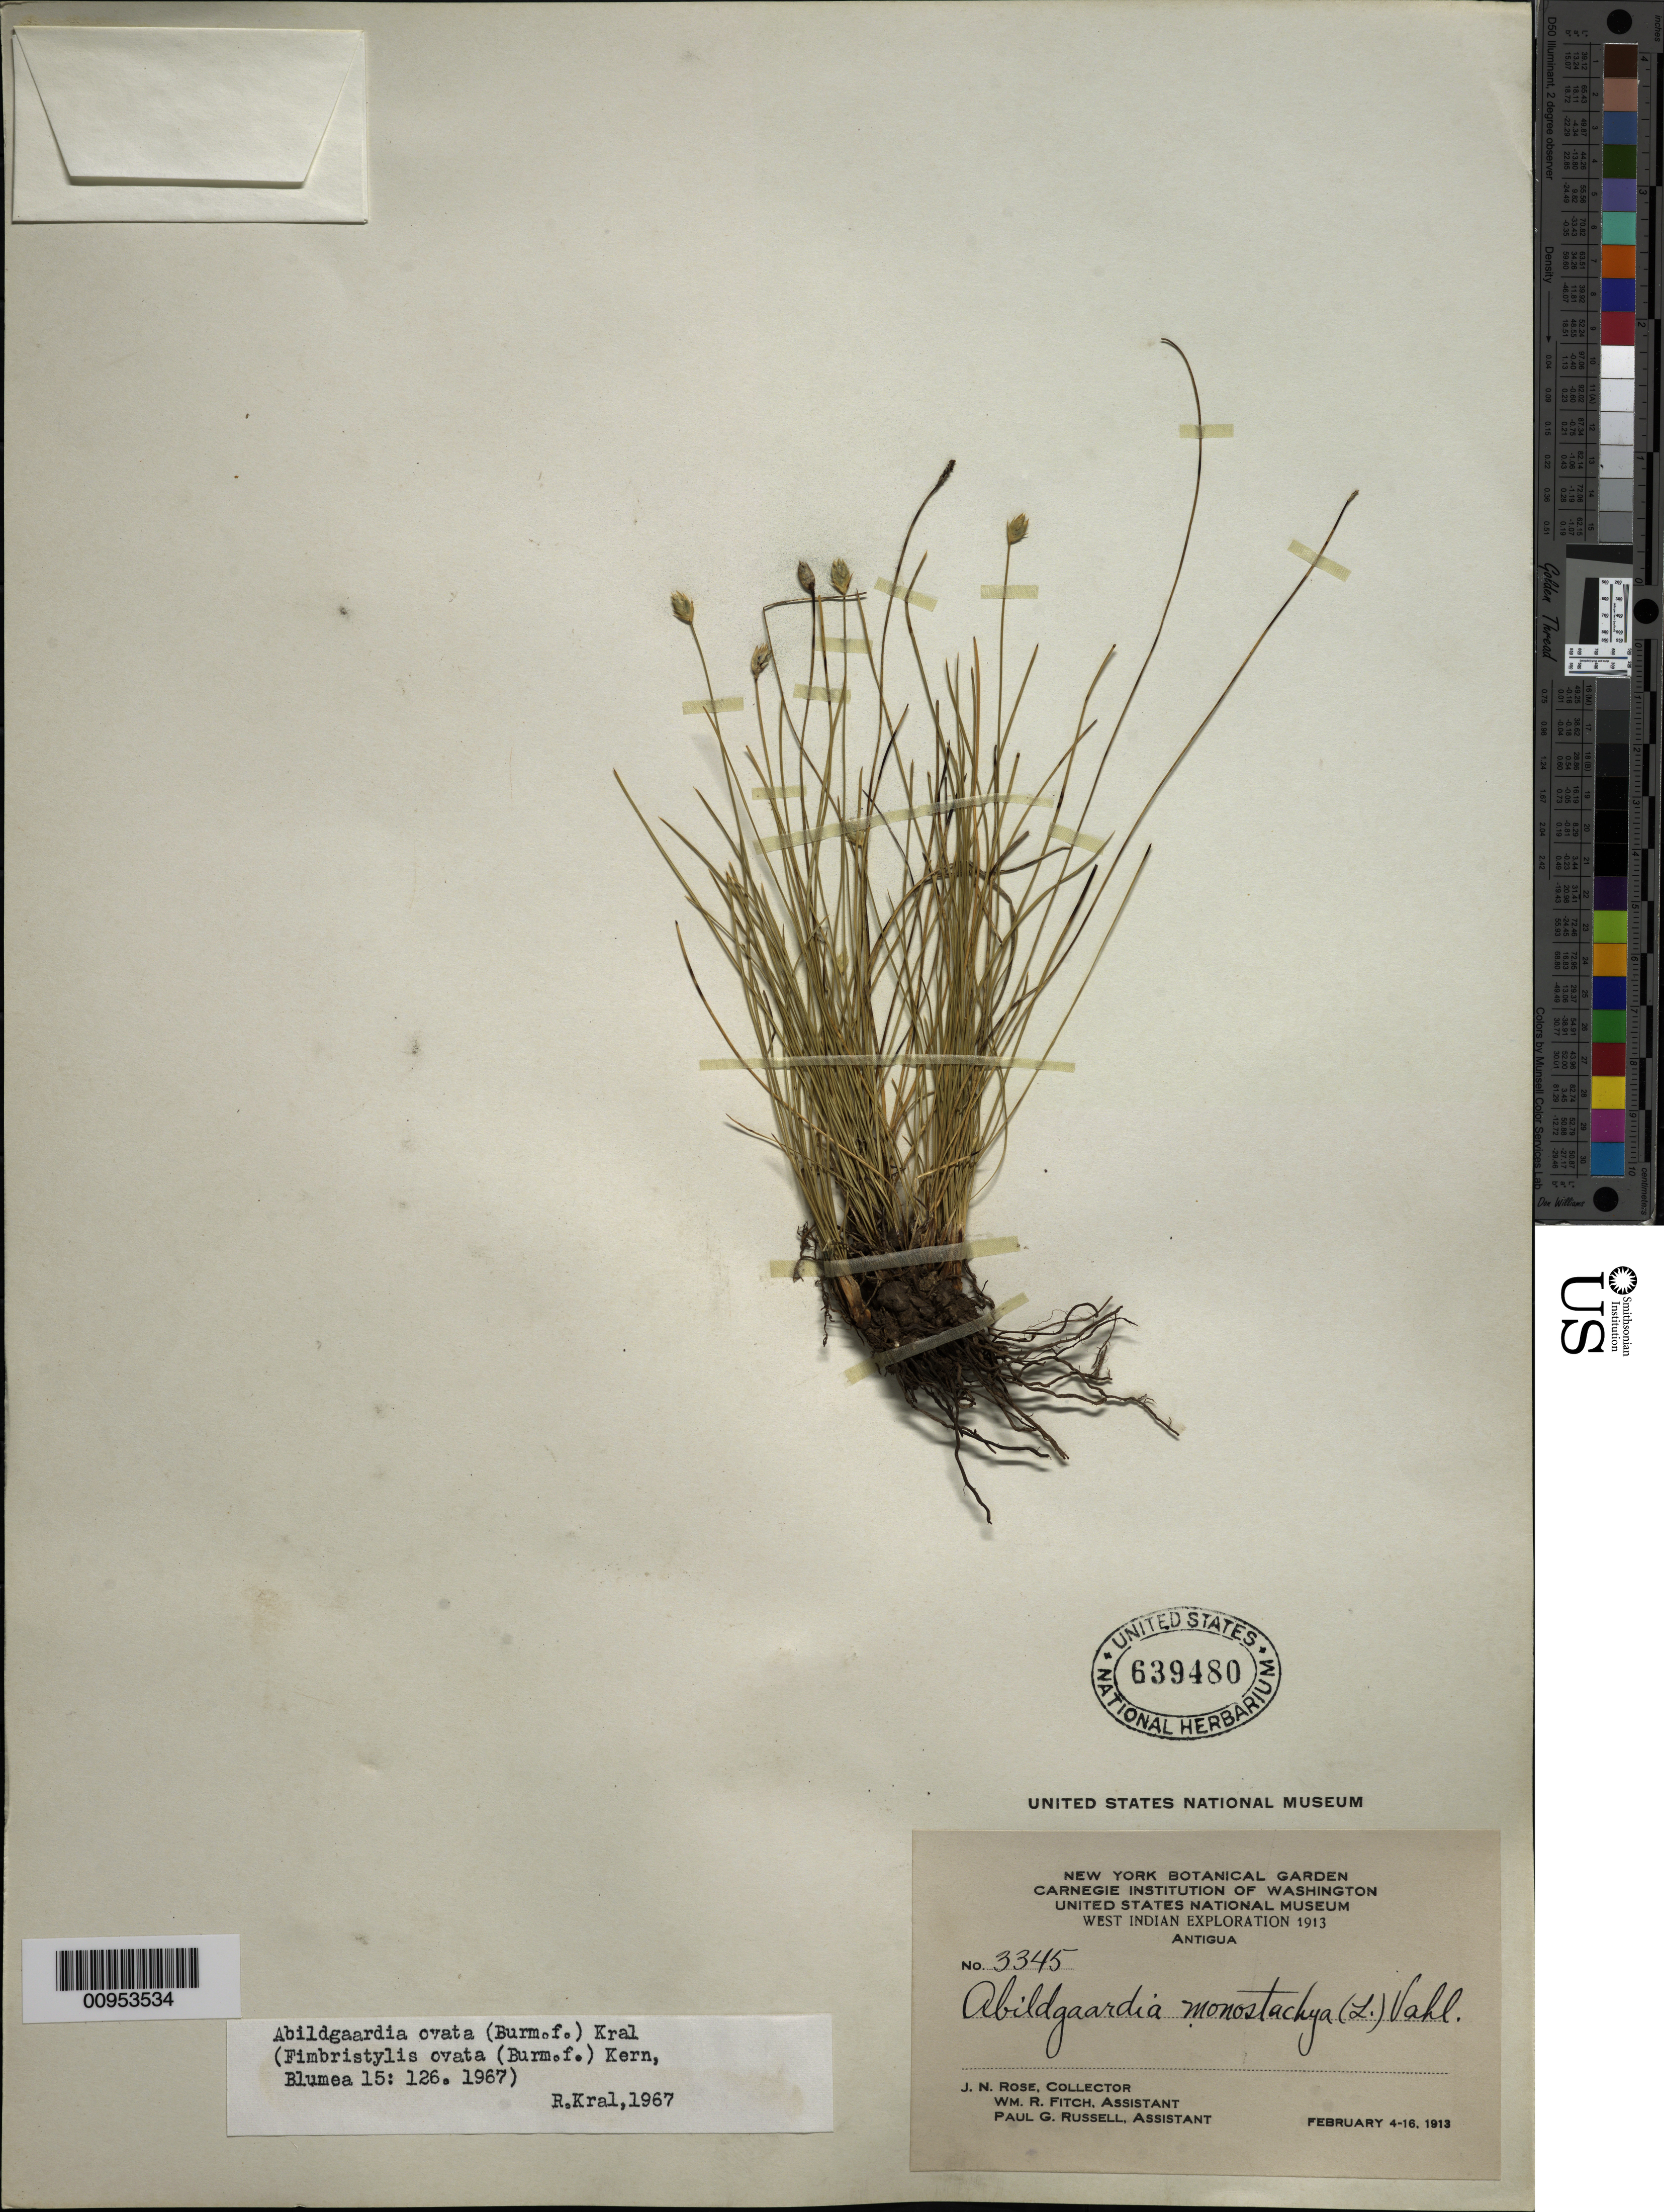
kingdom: Plantae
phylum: Tracheophyta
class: Liliopsida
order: Poales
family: Cyperaceae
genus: Abildgaardia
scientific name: Abildgaardia ovata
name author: (Burm. f.) Kral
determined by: Kral, Robert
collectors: J. N. Rose, W. R. Fitch & P. G. Russell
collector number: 3345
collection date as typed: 04 Feb 1913 to 16 Feb 1913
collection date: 1913-02-04/1913-02-16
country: Antigua and Barbuda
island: Antigua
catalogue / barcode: US 639480